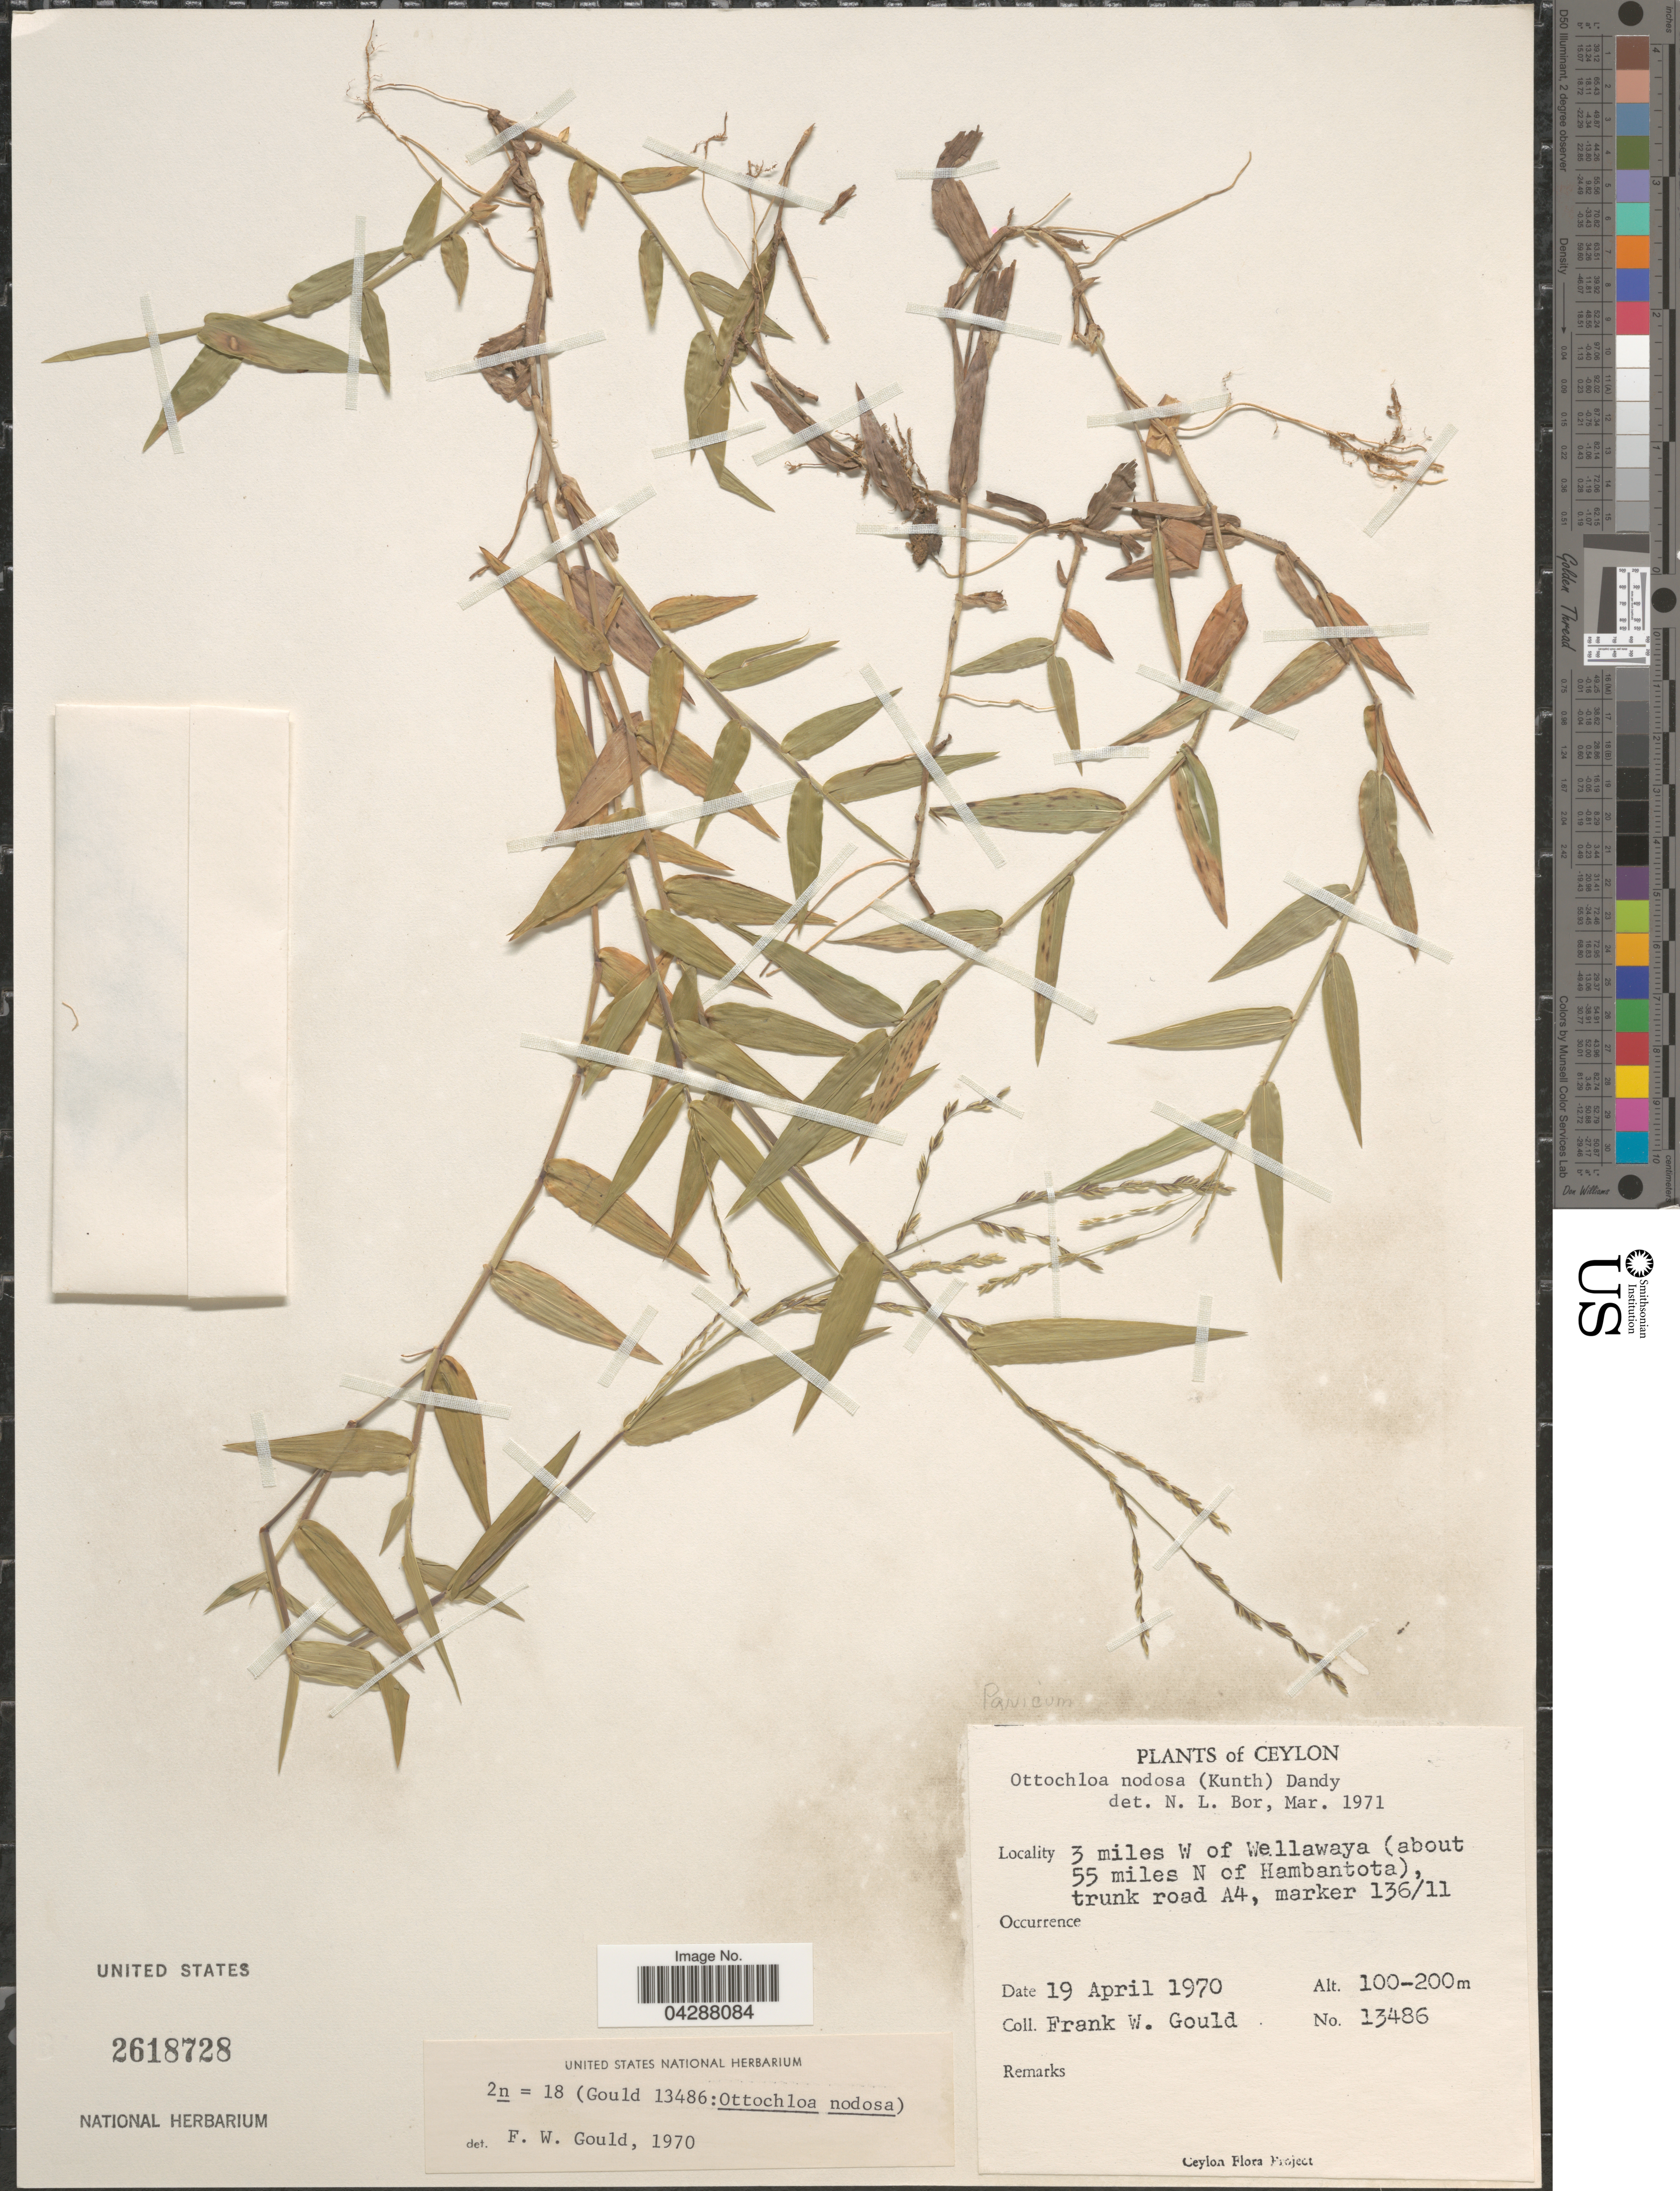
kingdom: Plantae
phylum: Tracheophyta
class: Liliopsida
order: Poales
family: Poaceae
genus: Ottochloa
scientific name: Ottochloa nodosa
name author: (Kunth) Dandy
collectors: F. W. Gould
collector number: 13486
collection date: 1970-04-19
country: Sri Lanka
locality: Ceylon. 3 miles W of Wellawaya (about 55 miles N of Hambantota), trunk road A4, marker 136/11.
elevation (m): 100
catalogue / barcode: US 2618728